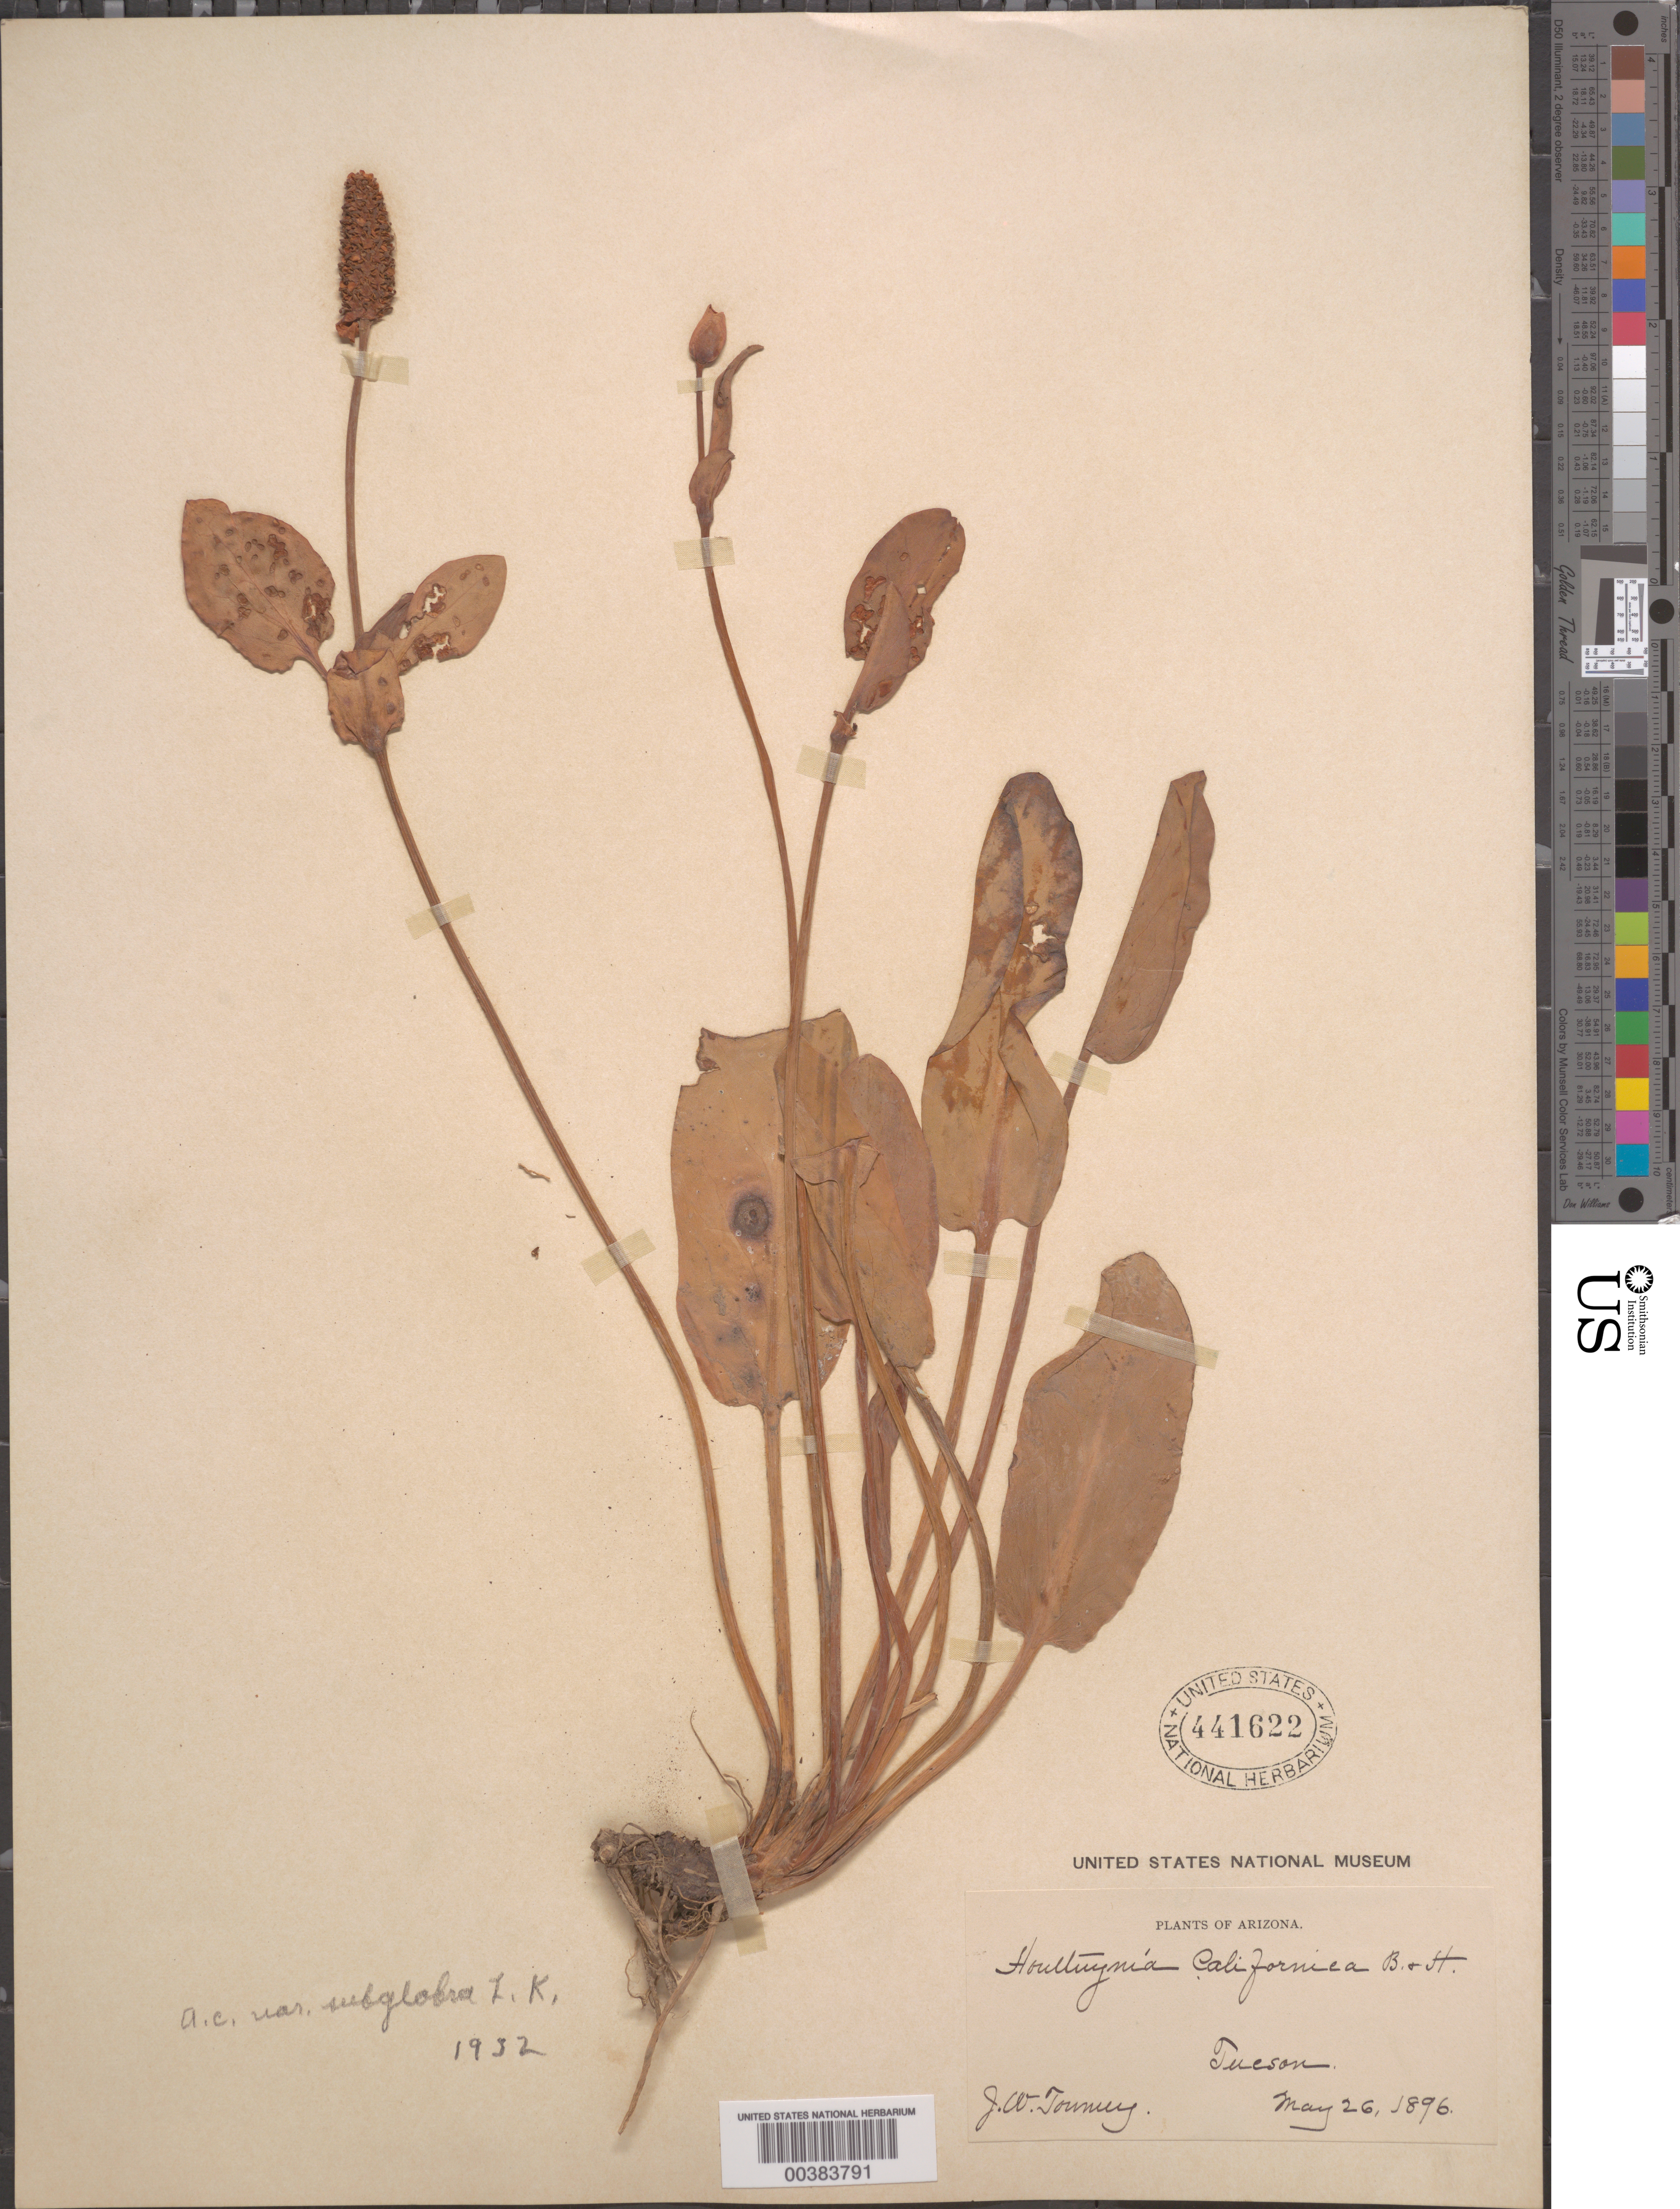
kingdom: Plantae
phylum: Tracheophyta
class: Magnoliopsida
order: Piperales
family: Saururaceae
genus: Anemopsis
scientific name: Anemopsis californica var. subglabra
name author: Kelso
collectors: J. W. Toumey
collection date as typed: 26 May 1896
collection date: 1896-05-26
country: United States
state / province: Arizona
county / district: Pima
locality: Tucson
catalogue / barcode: US 441622